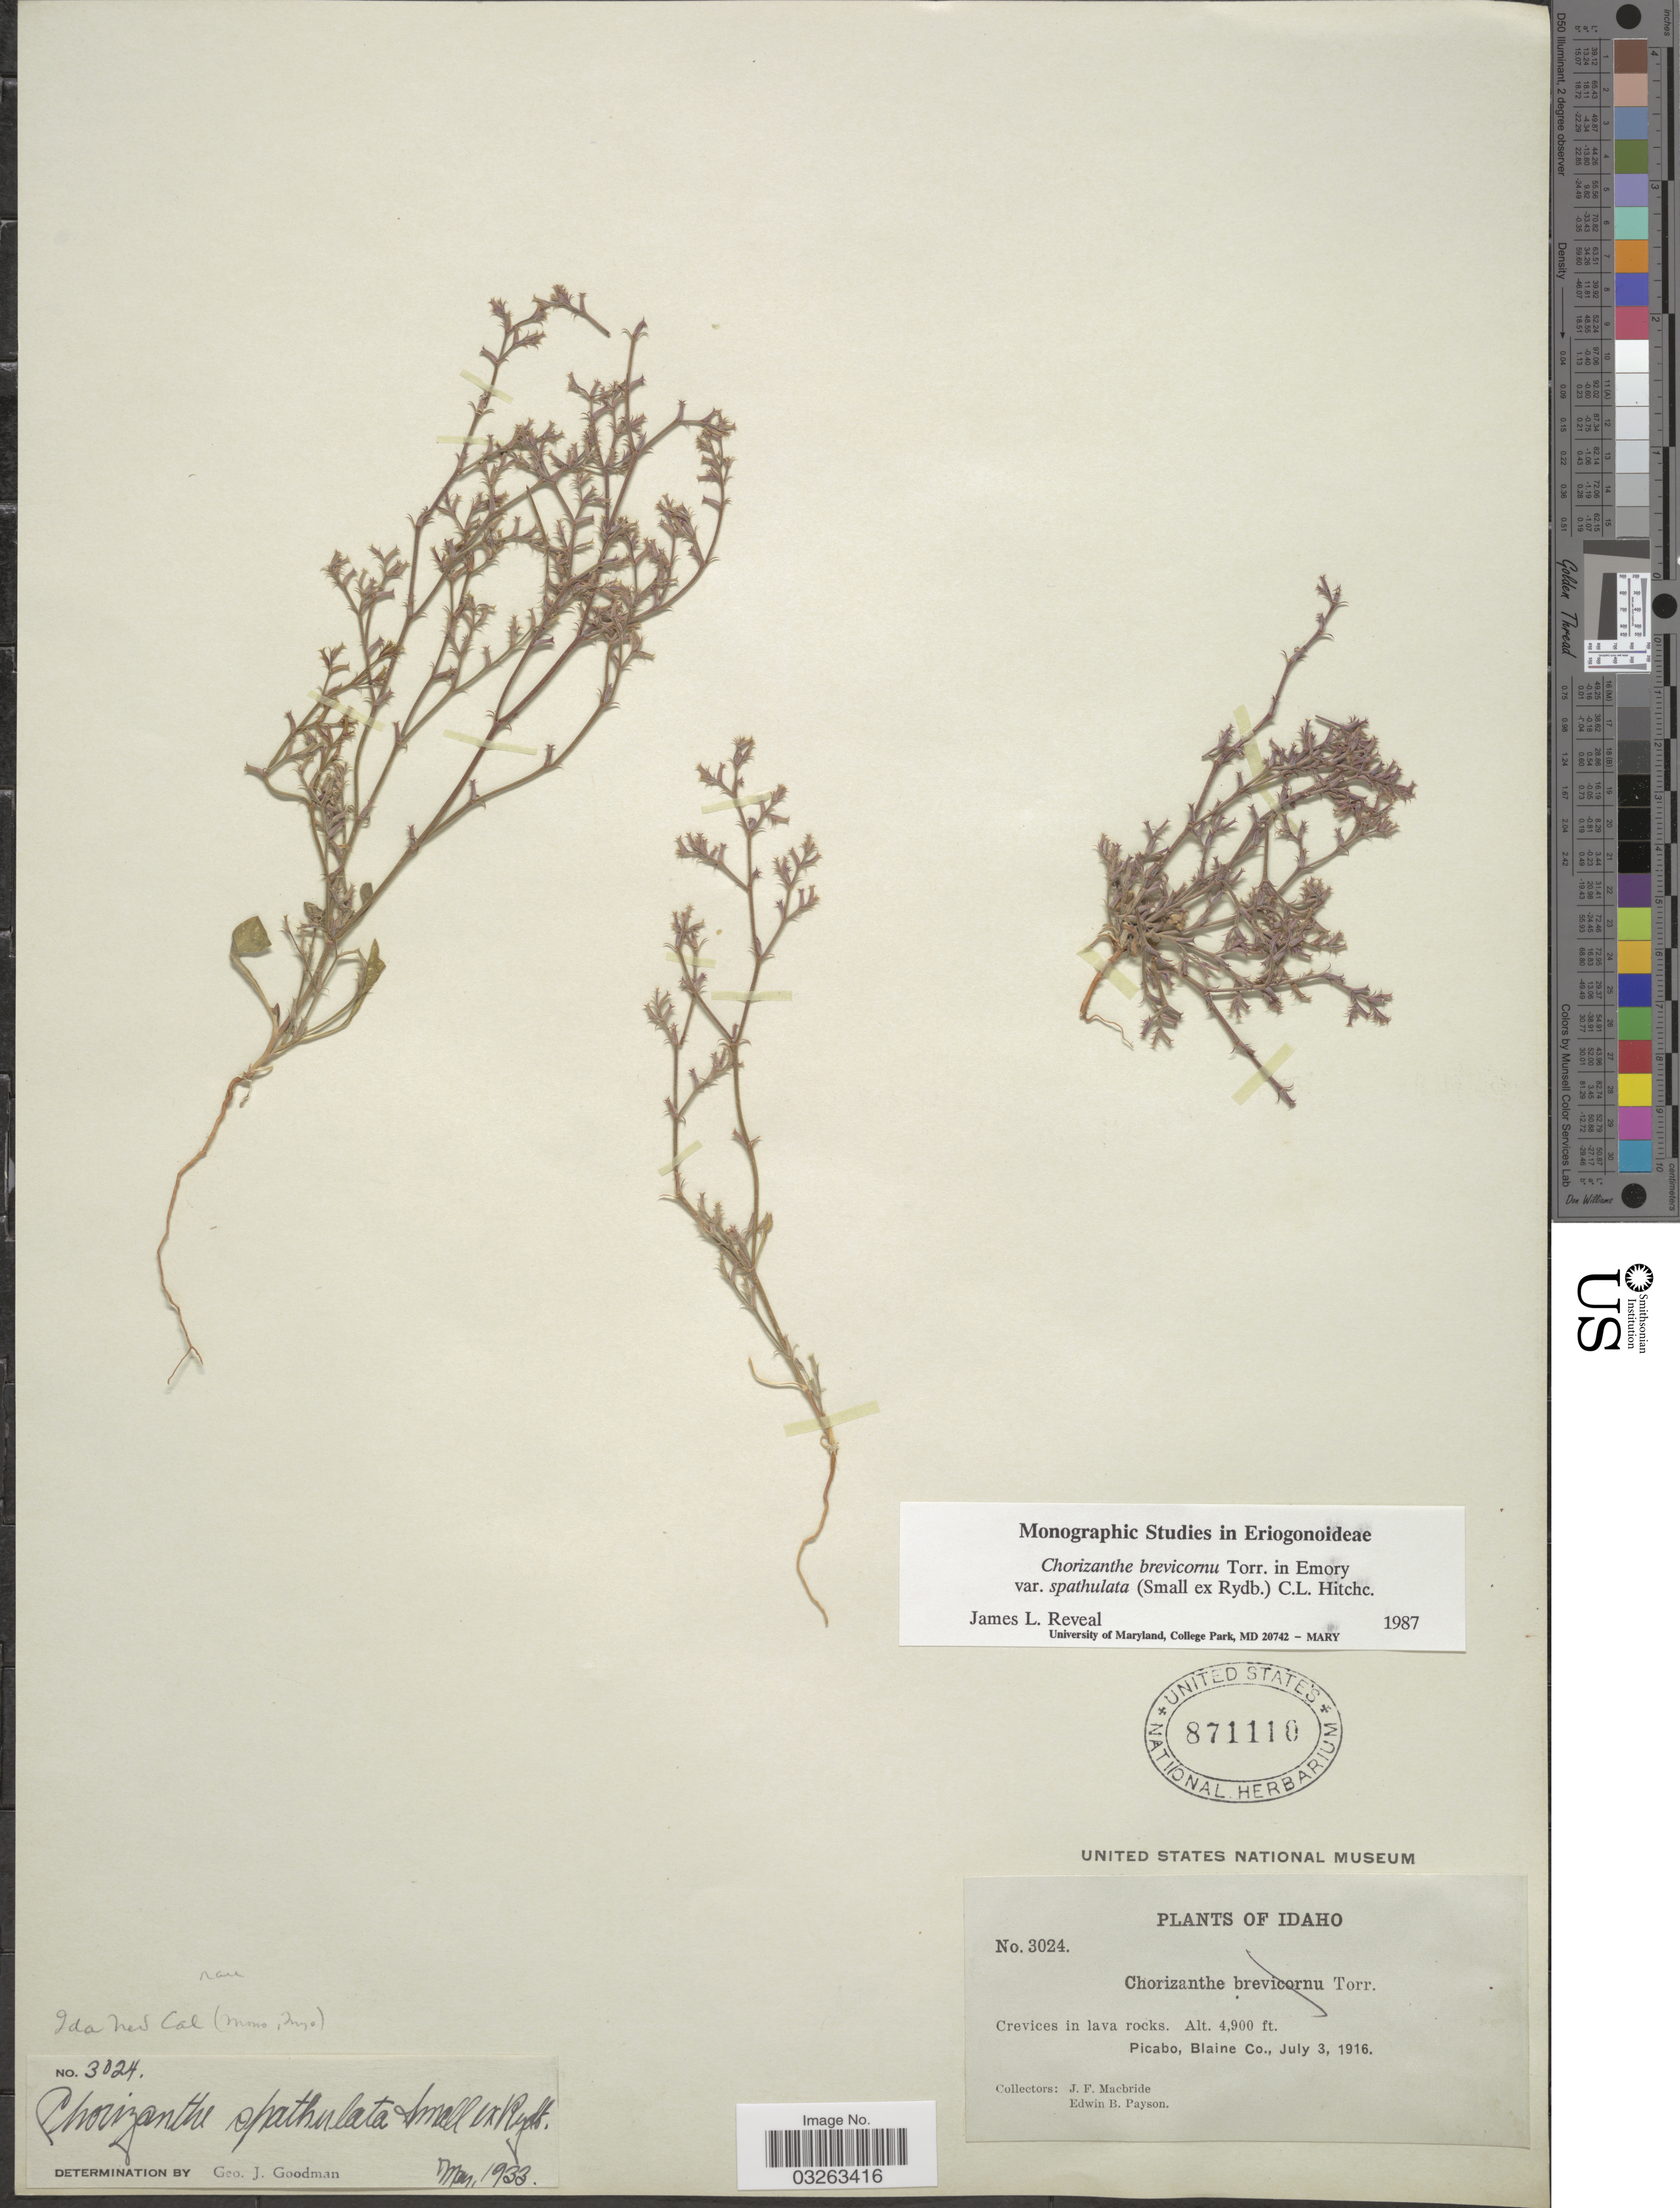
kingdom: Plantae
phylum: Tracheophyta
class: Magnoliopsida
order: Caryophyllales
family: Polygonaceae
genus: Chorizanthe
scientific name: Chorizanthe brevicornu var. spathulata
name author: (Small ex Rydb.) C.L. Hitchc.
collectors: J. F. Macbride & E. B. Payson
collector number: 3024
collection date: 1916-07-03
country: United States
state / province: Idaho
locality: Picabo, Baine Co.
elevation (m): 1494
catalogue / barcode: US 871110